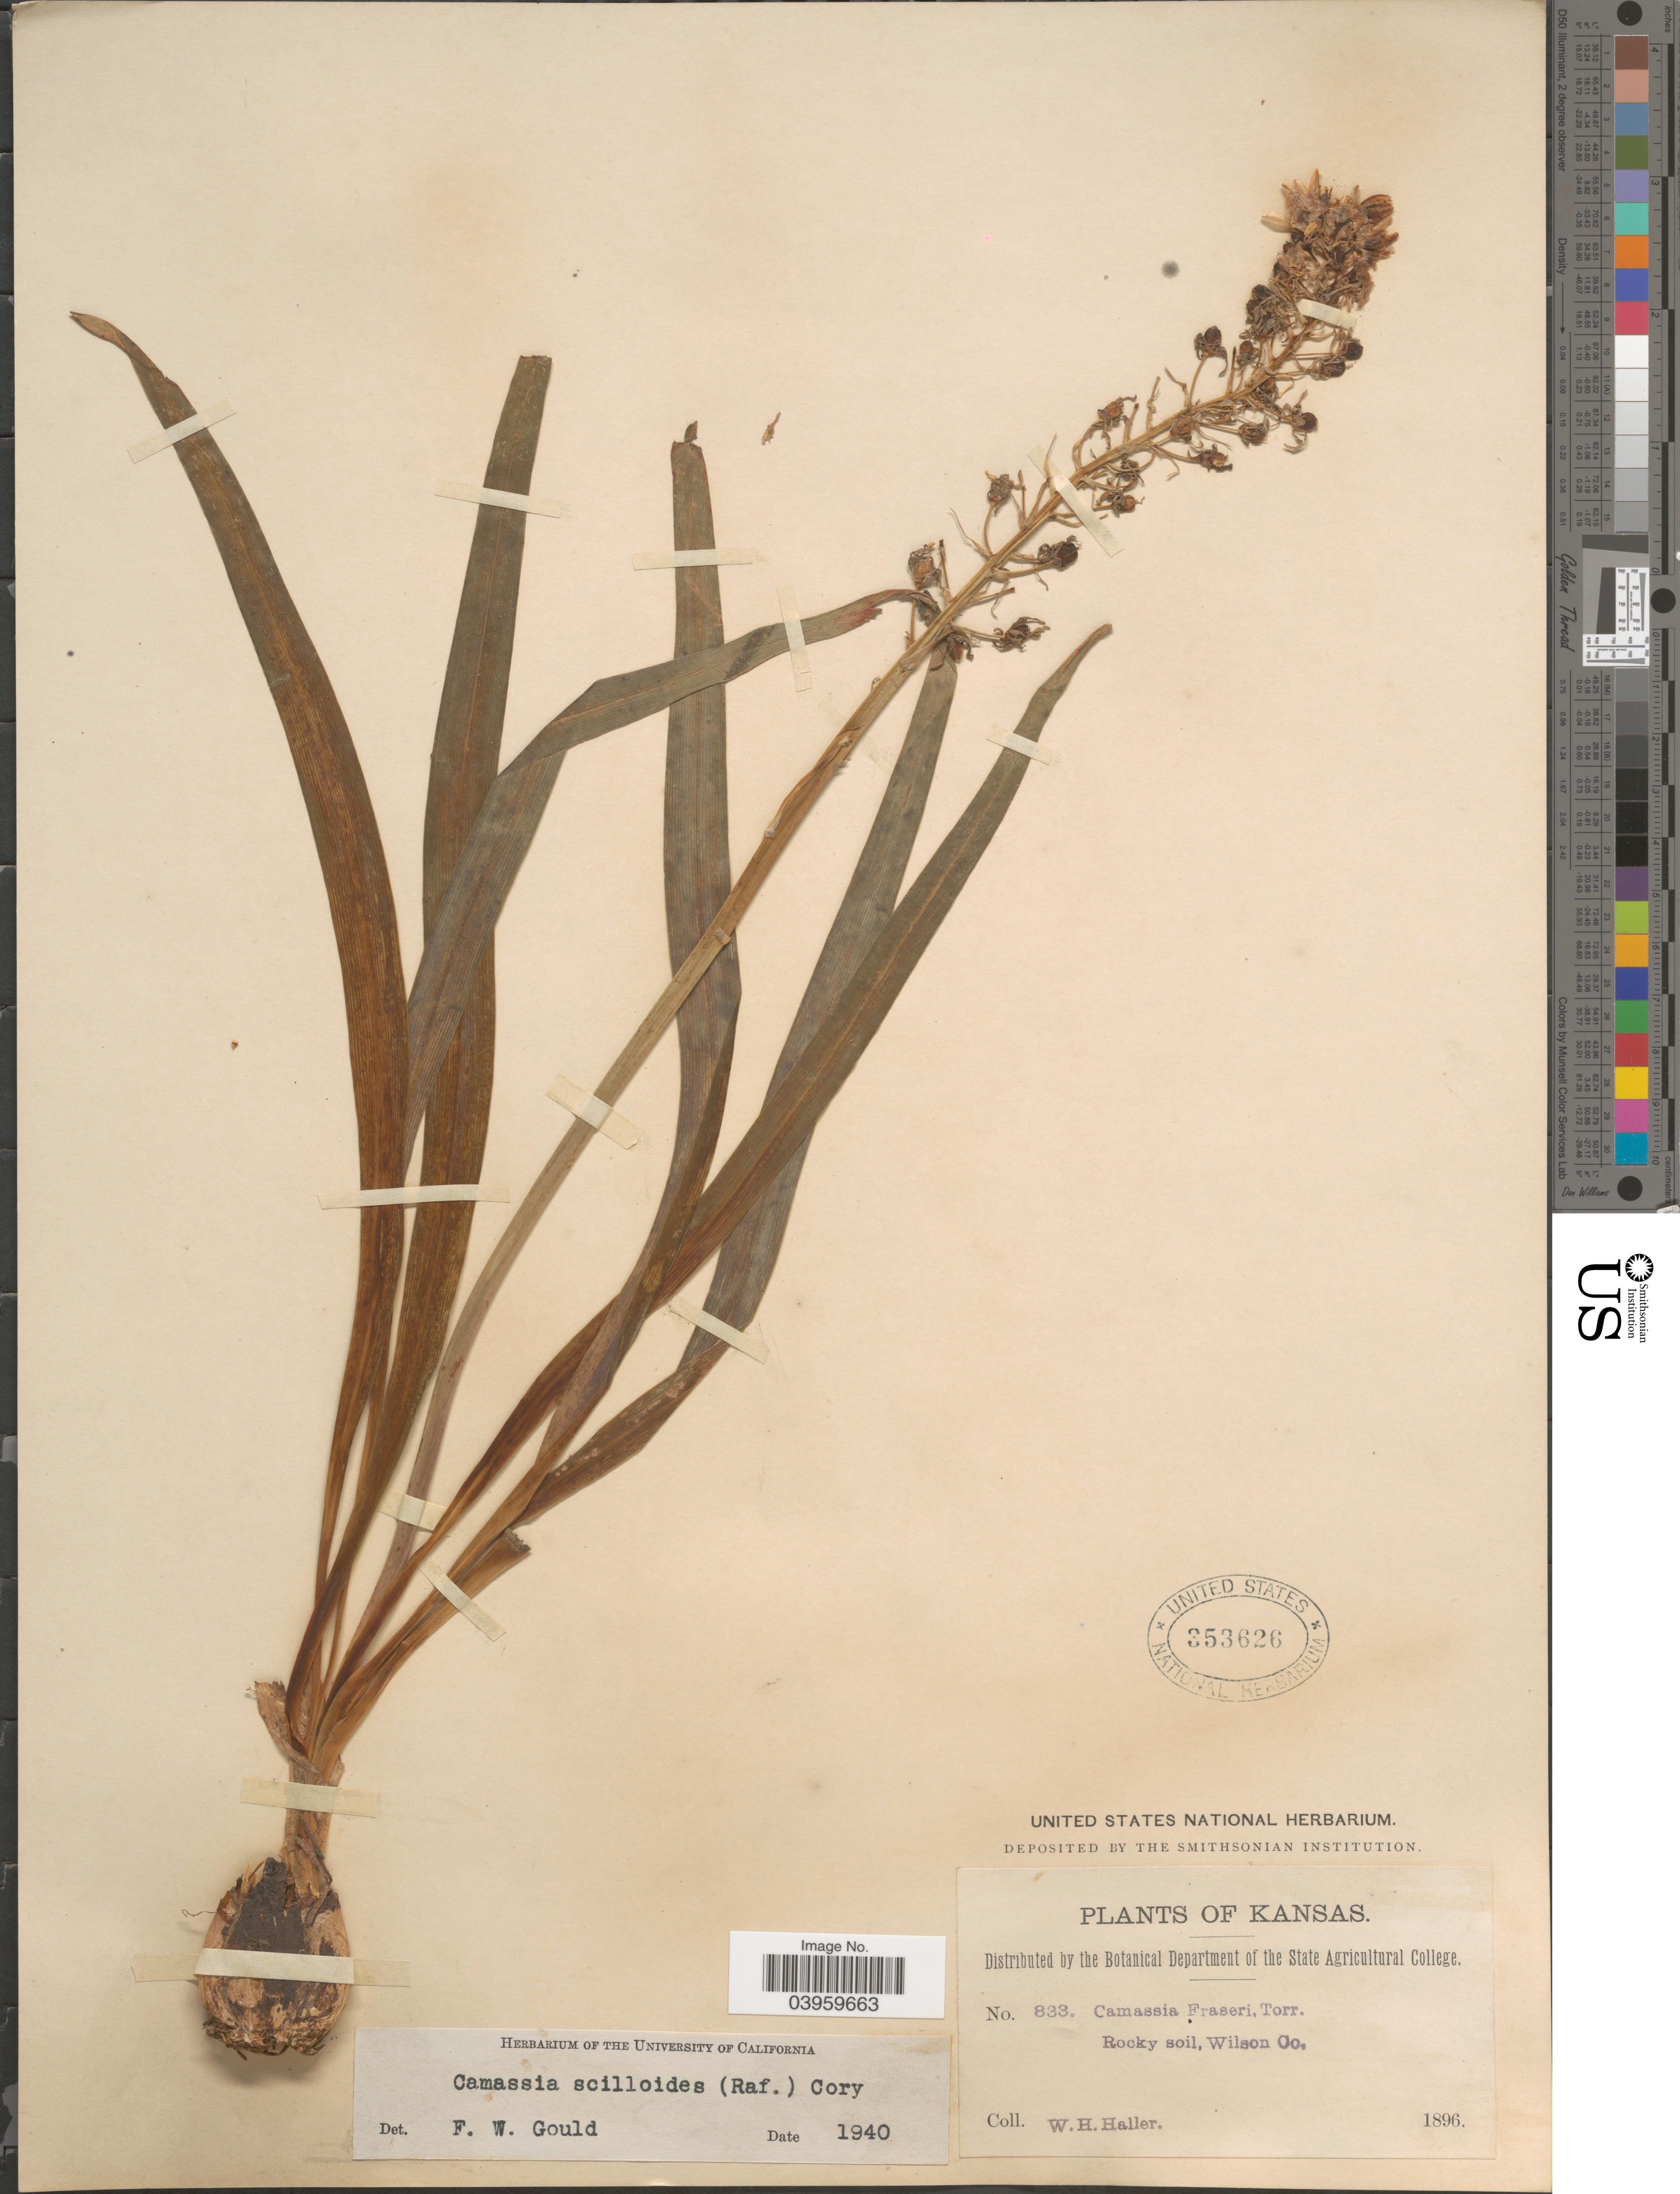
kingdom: Plantae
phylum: Tracheophyta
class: Liliopsida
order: Asparagales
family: Asparagaceae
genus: Camassia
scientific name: Camassia scilloides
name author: (Raf.) Cory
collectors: W. Haller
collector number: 838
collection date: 1896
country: United States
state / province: Kansas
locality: Wilson Co.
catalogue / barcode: US 353626